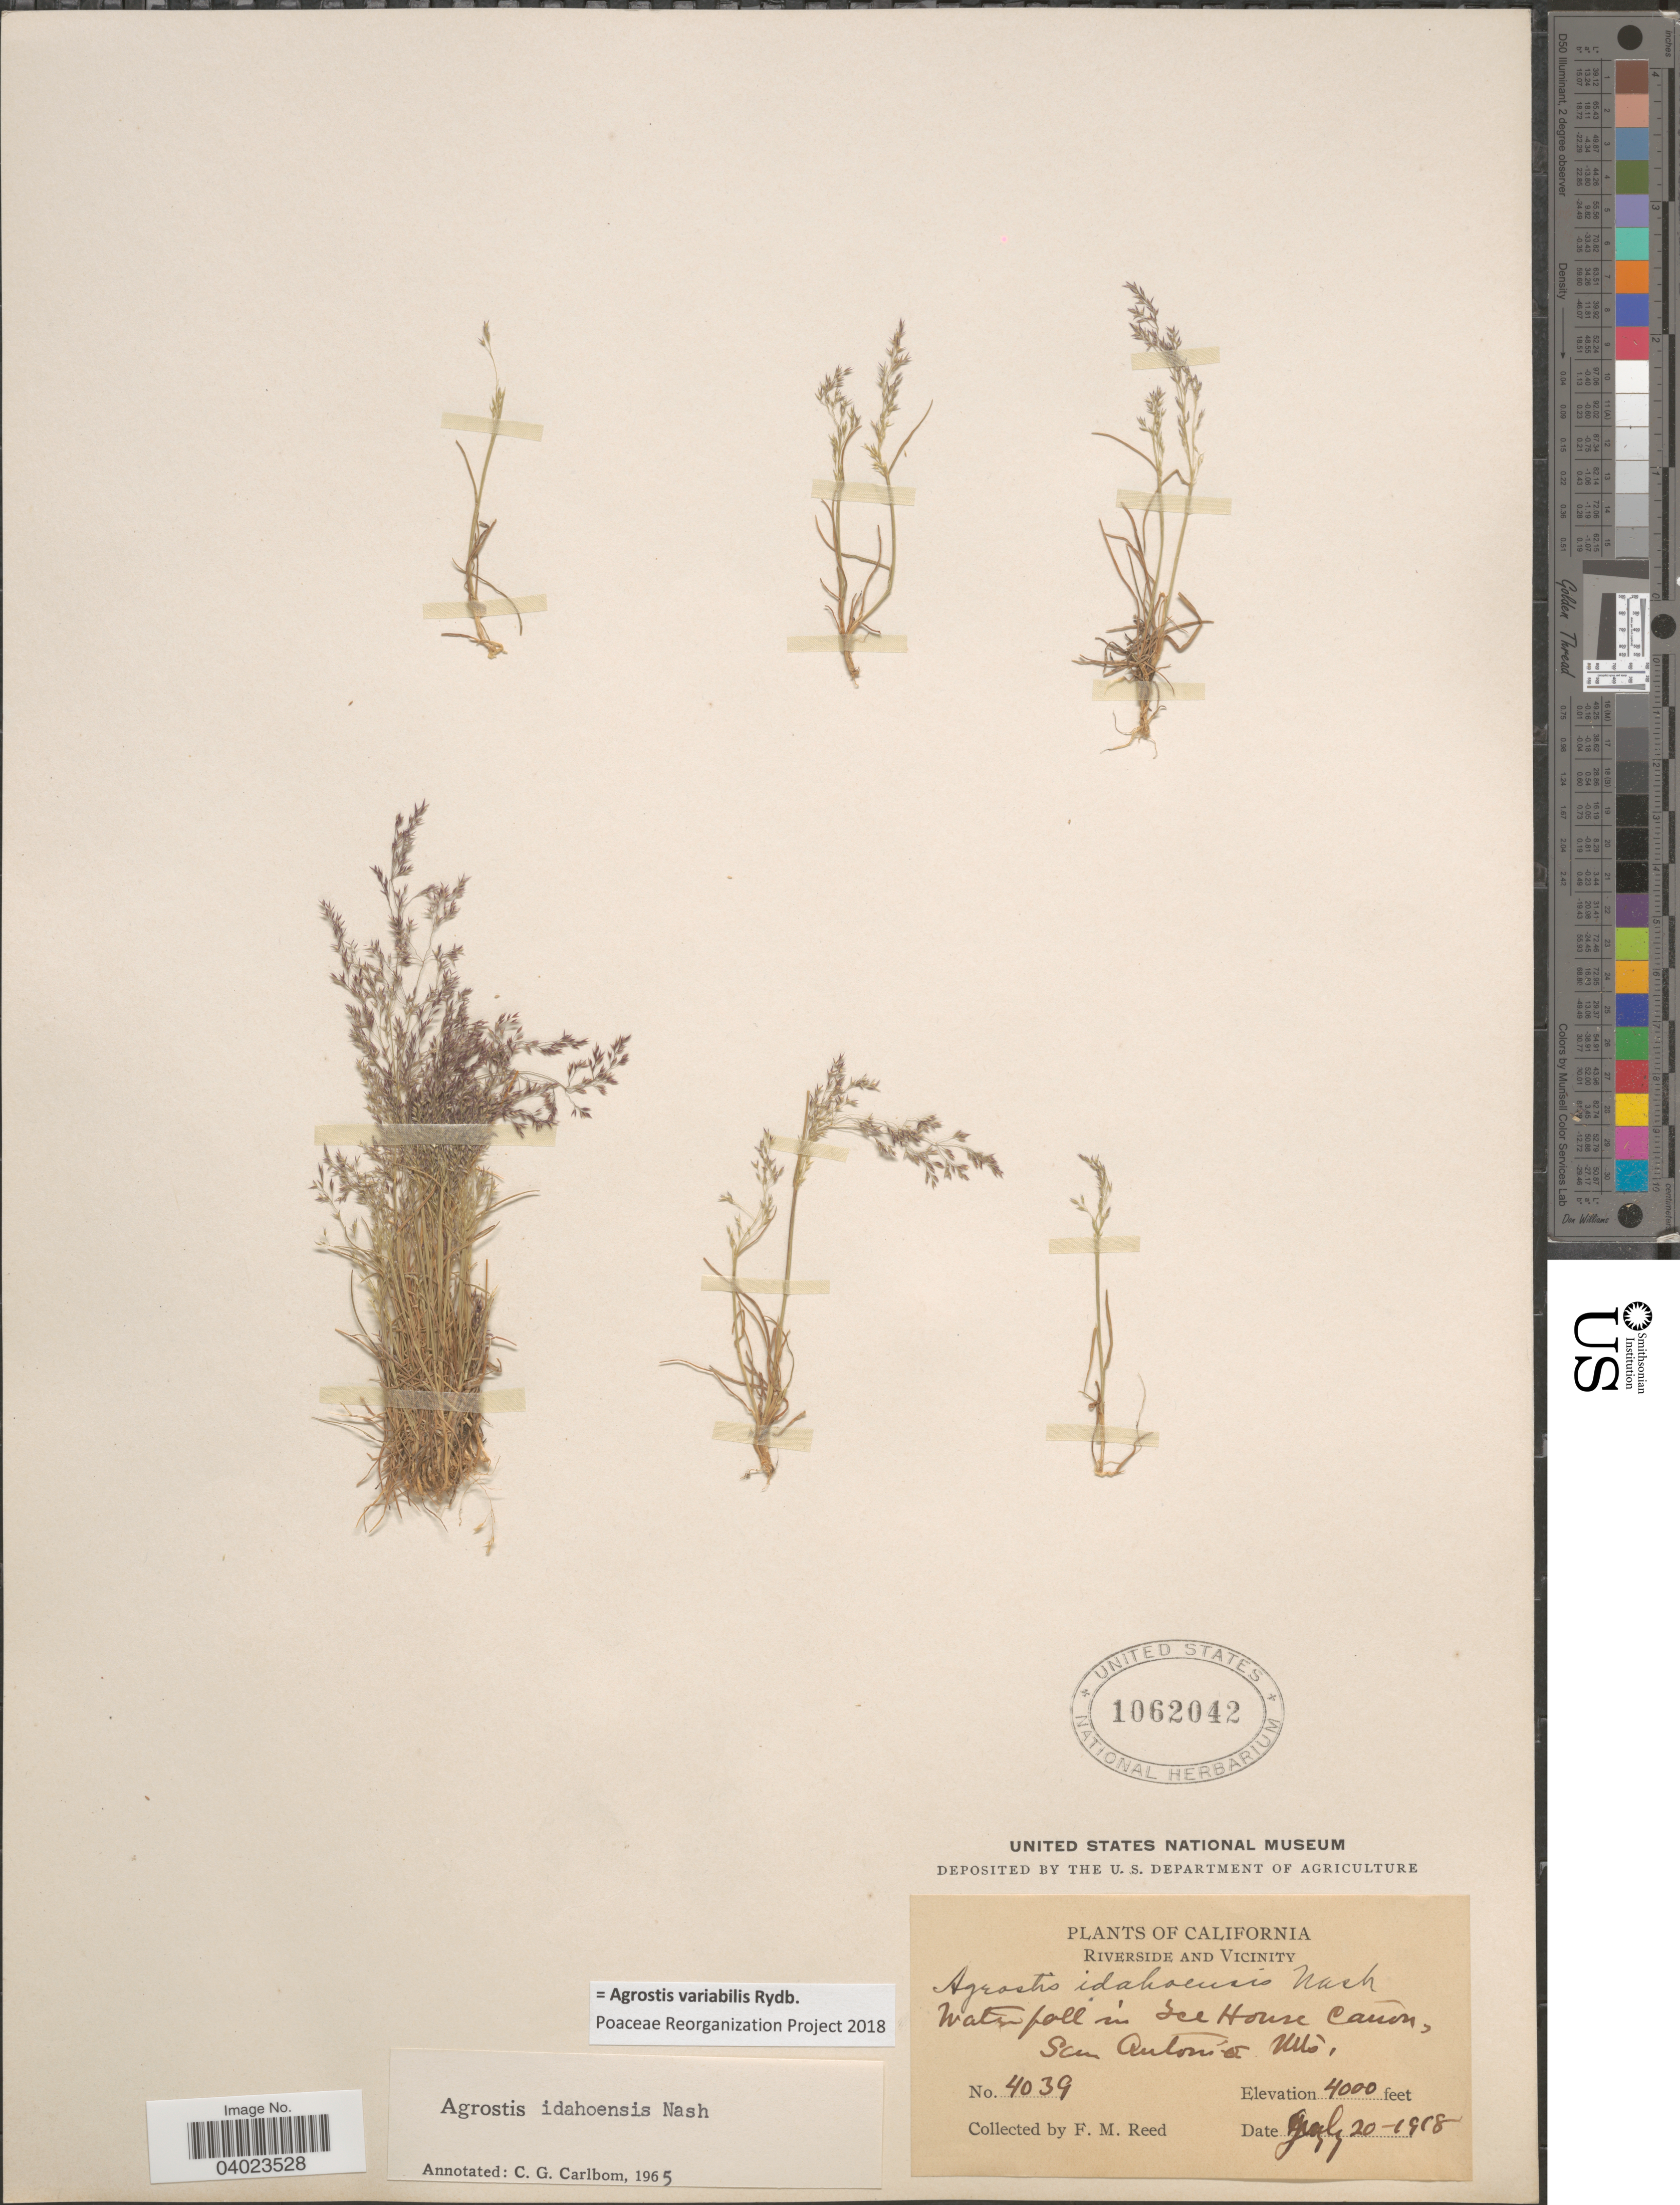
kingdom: Plantae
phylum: Tracheophyta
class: Liliopsida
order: Poales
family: Poaceae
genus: Agrostis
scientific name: Agrostis variabilis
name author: Rydb.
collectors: F. Reed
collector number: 4039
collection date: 1918-07-20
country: United States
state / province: California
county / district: Riverside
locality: Riverside and Vicinity. Waterfall in Ice House Cañon, San Antonio Mts.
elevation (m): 1219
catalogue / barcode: US 1062042